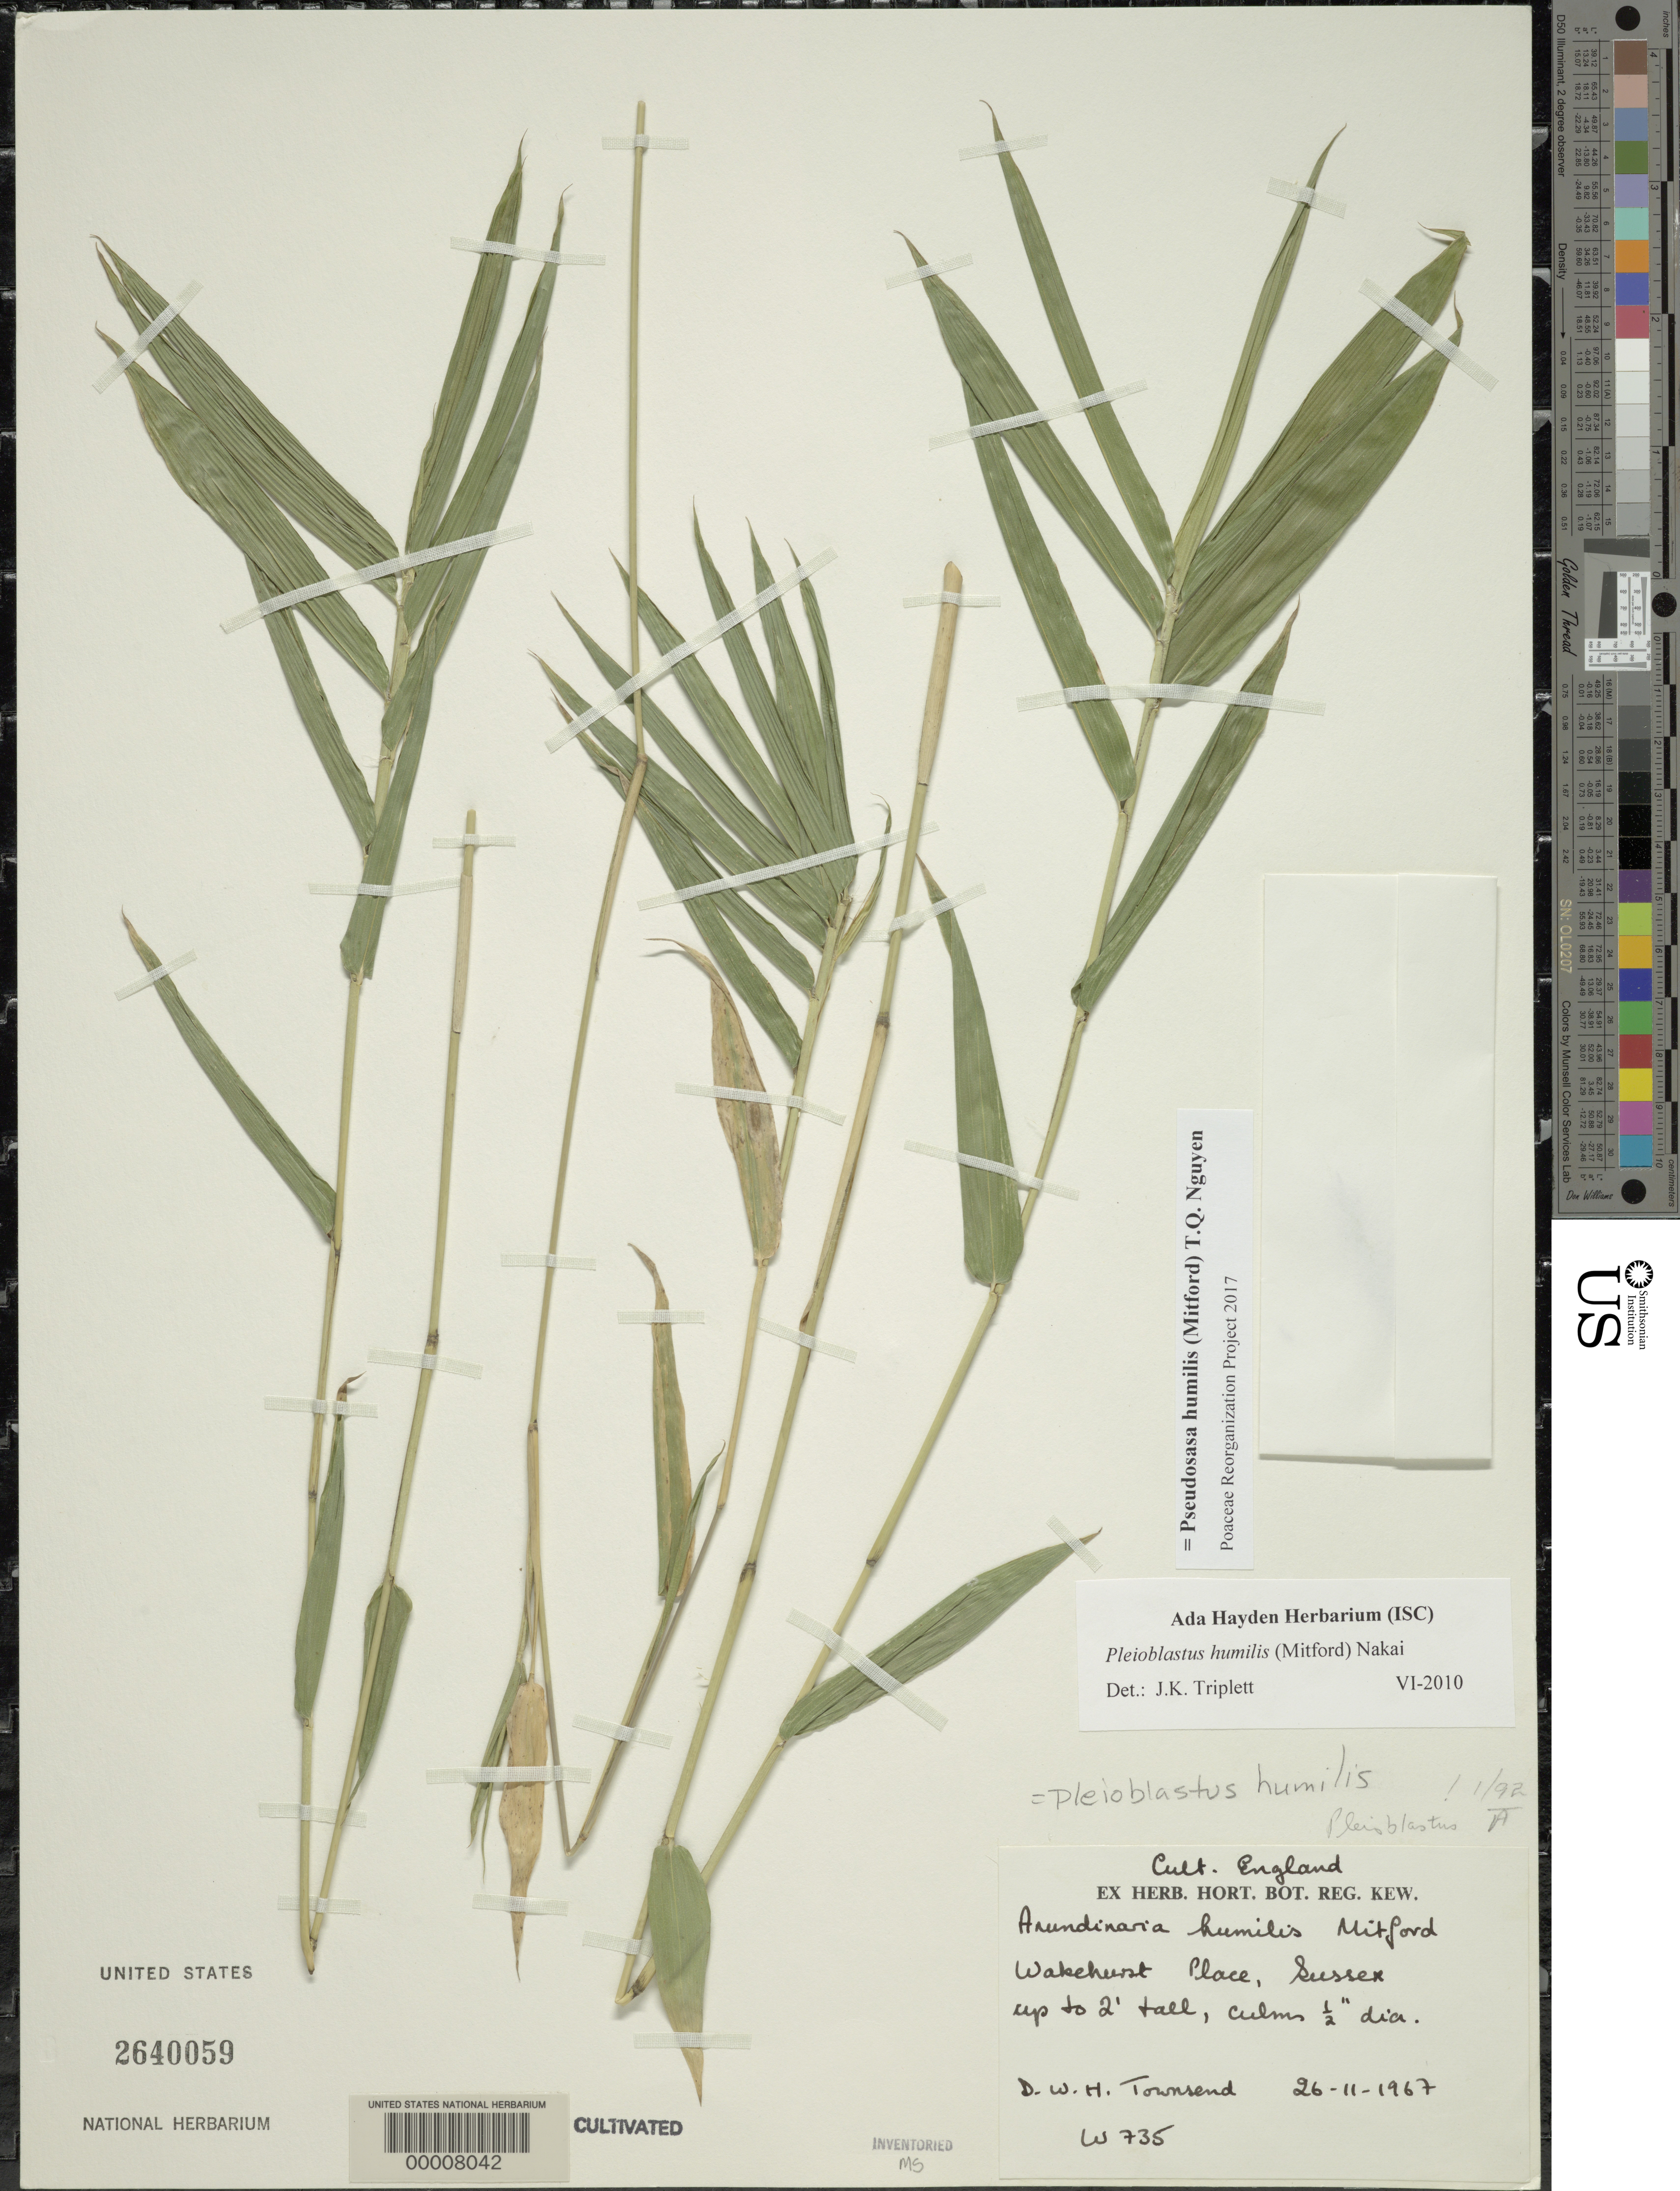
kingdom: Plantae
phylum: Tracheophyta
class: Liliopsida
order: Poales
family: Poaceae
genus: Pseudosasa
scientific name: Pseudosasa humilis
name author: (Mitford) T.Q. Nguyen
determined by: Poaceae Reorganization Project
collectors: C. H. T. Townsend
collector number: W 735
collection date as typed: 26 Nov 1967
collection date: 1967-11-26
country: United Kingdom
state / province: England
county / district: East Sussex / West Sussex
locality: Wakehurst place-sussex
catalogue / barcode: US 2640059